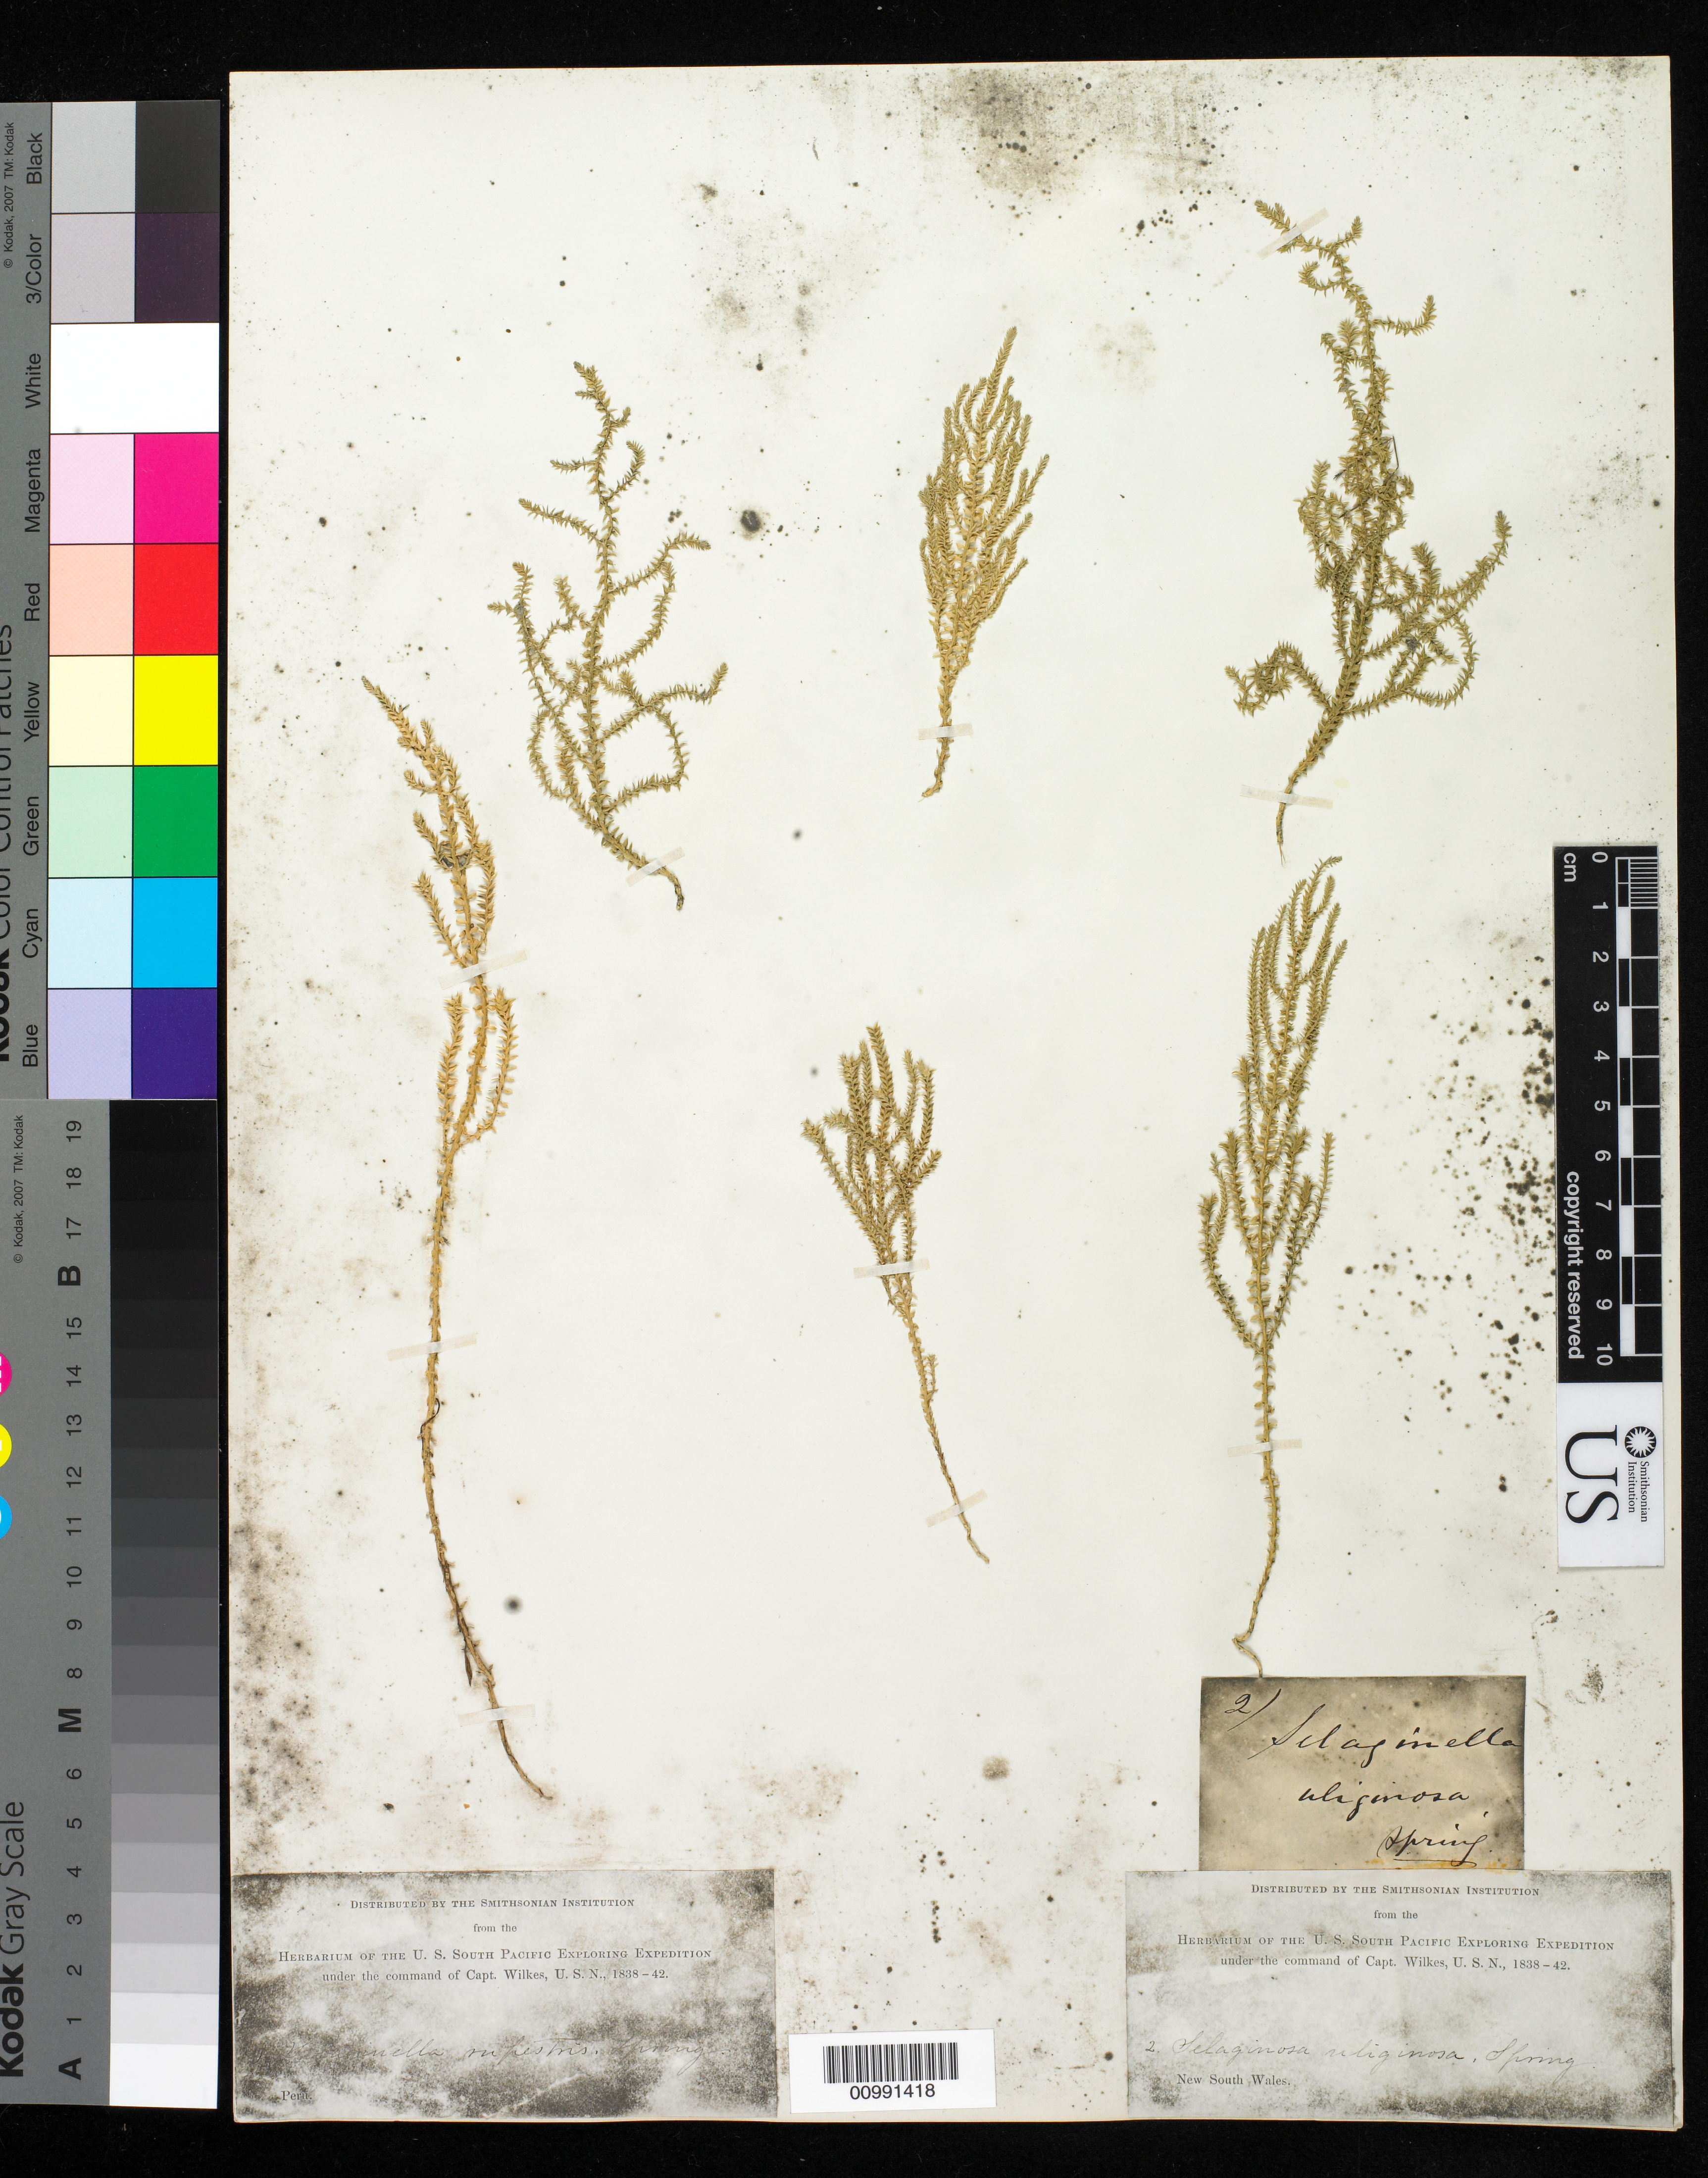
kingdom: Plantae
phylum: Tracheophyta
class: Lycopodiopsida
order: Selaginellales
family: Selaginellaceae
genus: Selaginella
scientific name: Selaginella uliginosa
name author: Spring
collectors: Wilkes Explor. Exped.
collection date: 1838/1842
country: Australia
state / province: New South Wales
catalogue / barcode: US 98685